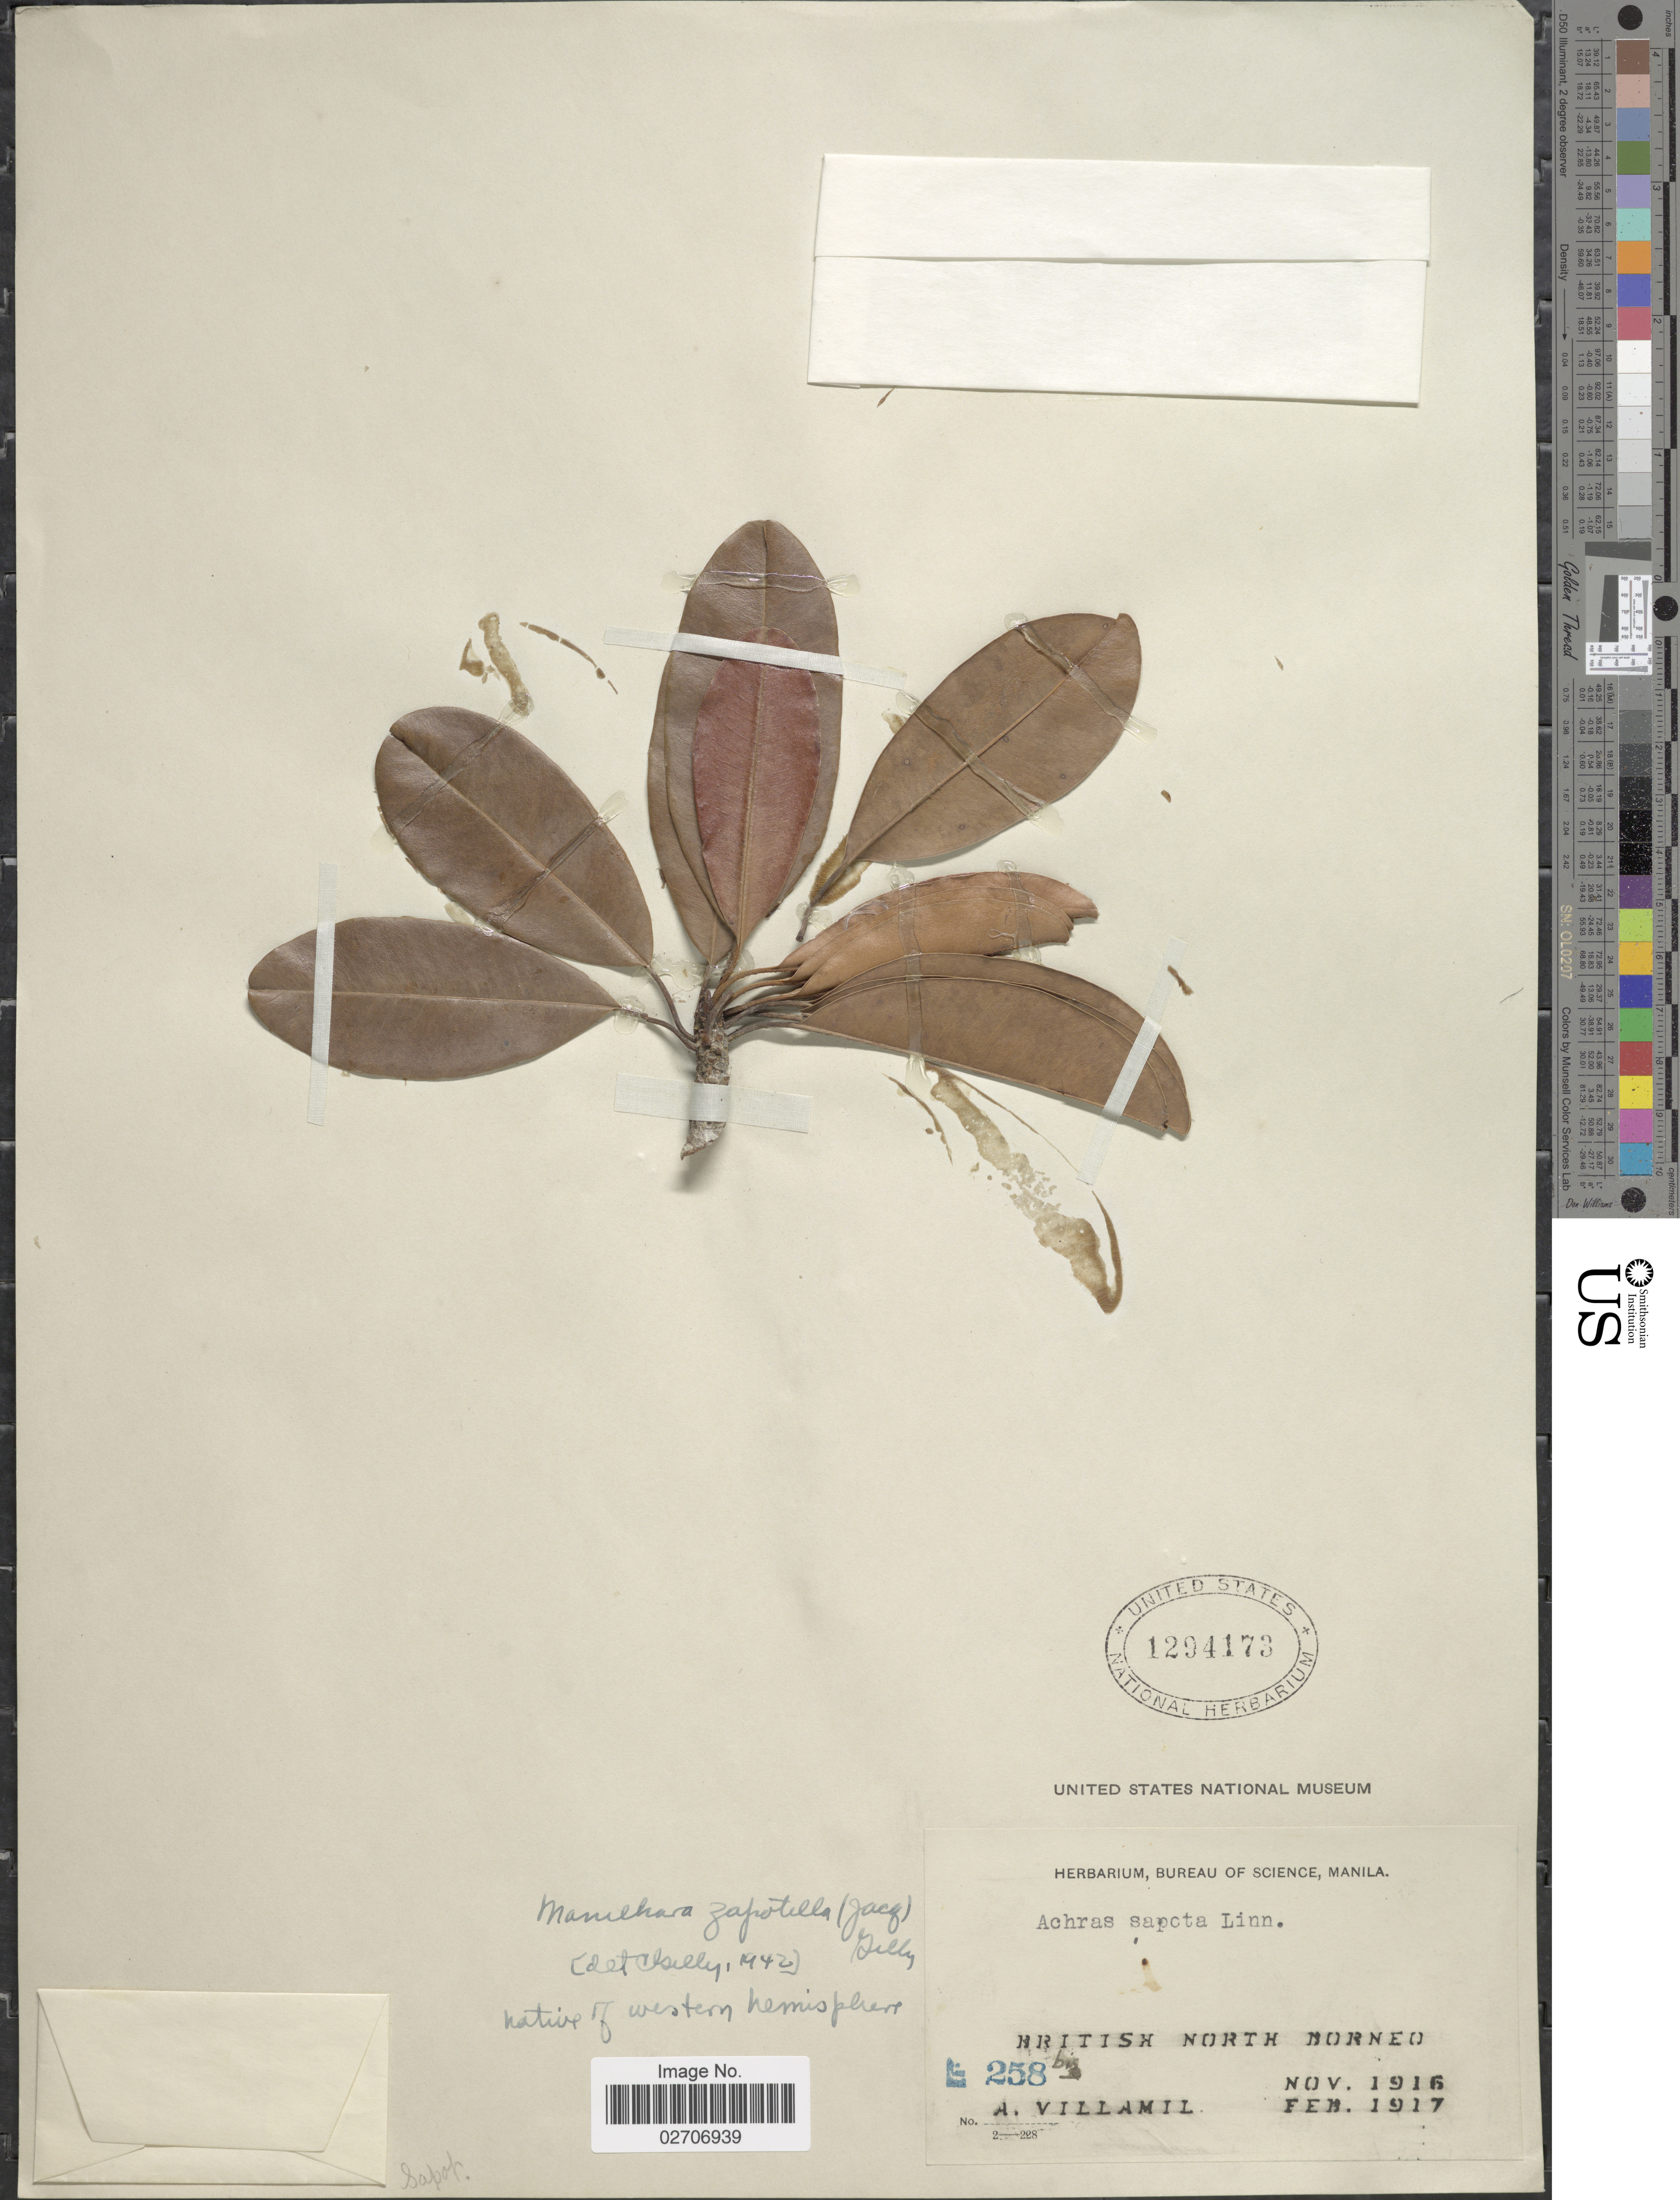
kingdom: Plantae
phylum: Tracheophyta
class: Magnoliopsida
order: Ericales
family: Sapotaceae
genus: Manilkara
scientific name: Manilkara zapota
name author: (L.) P. Royen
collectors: A. Villamil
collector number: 258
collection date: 1916-11/1917-02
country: Malaysia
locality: British North Borneo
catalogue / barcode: US 1294173